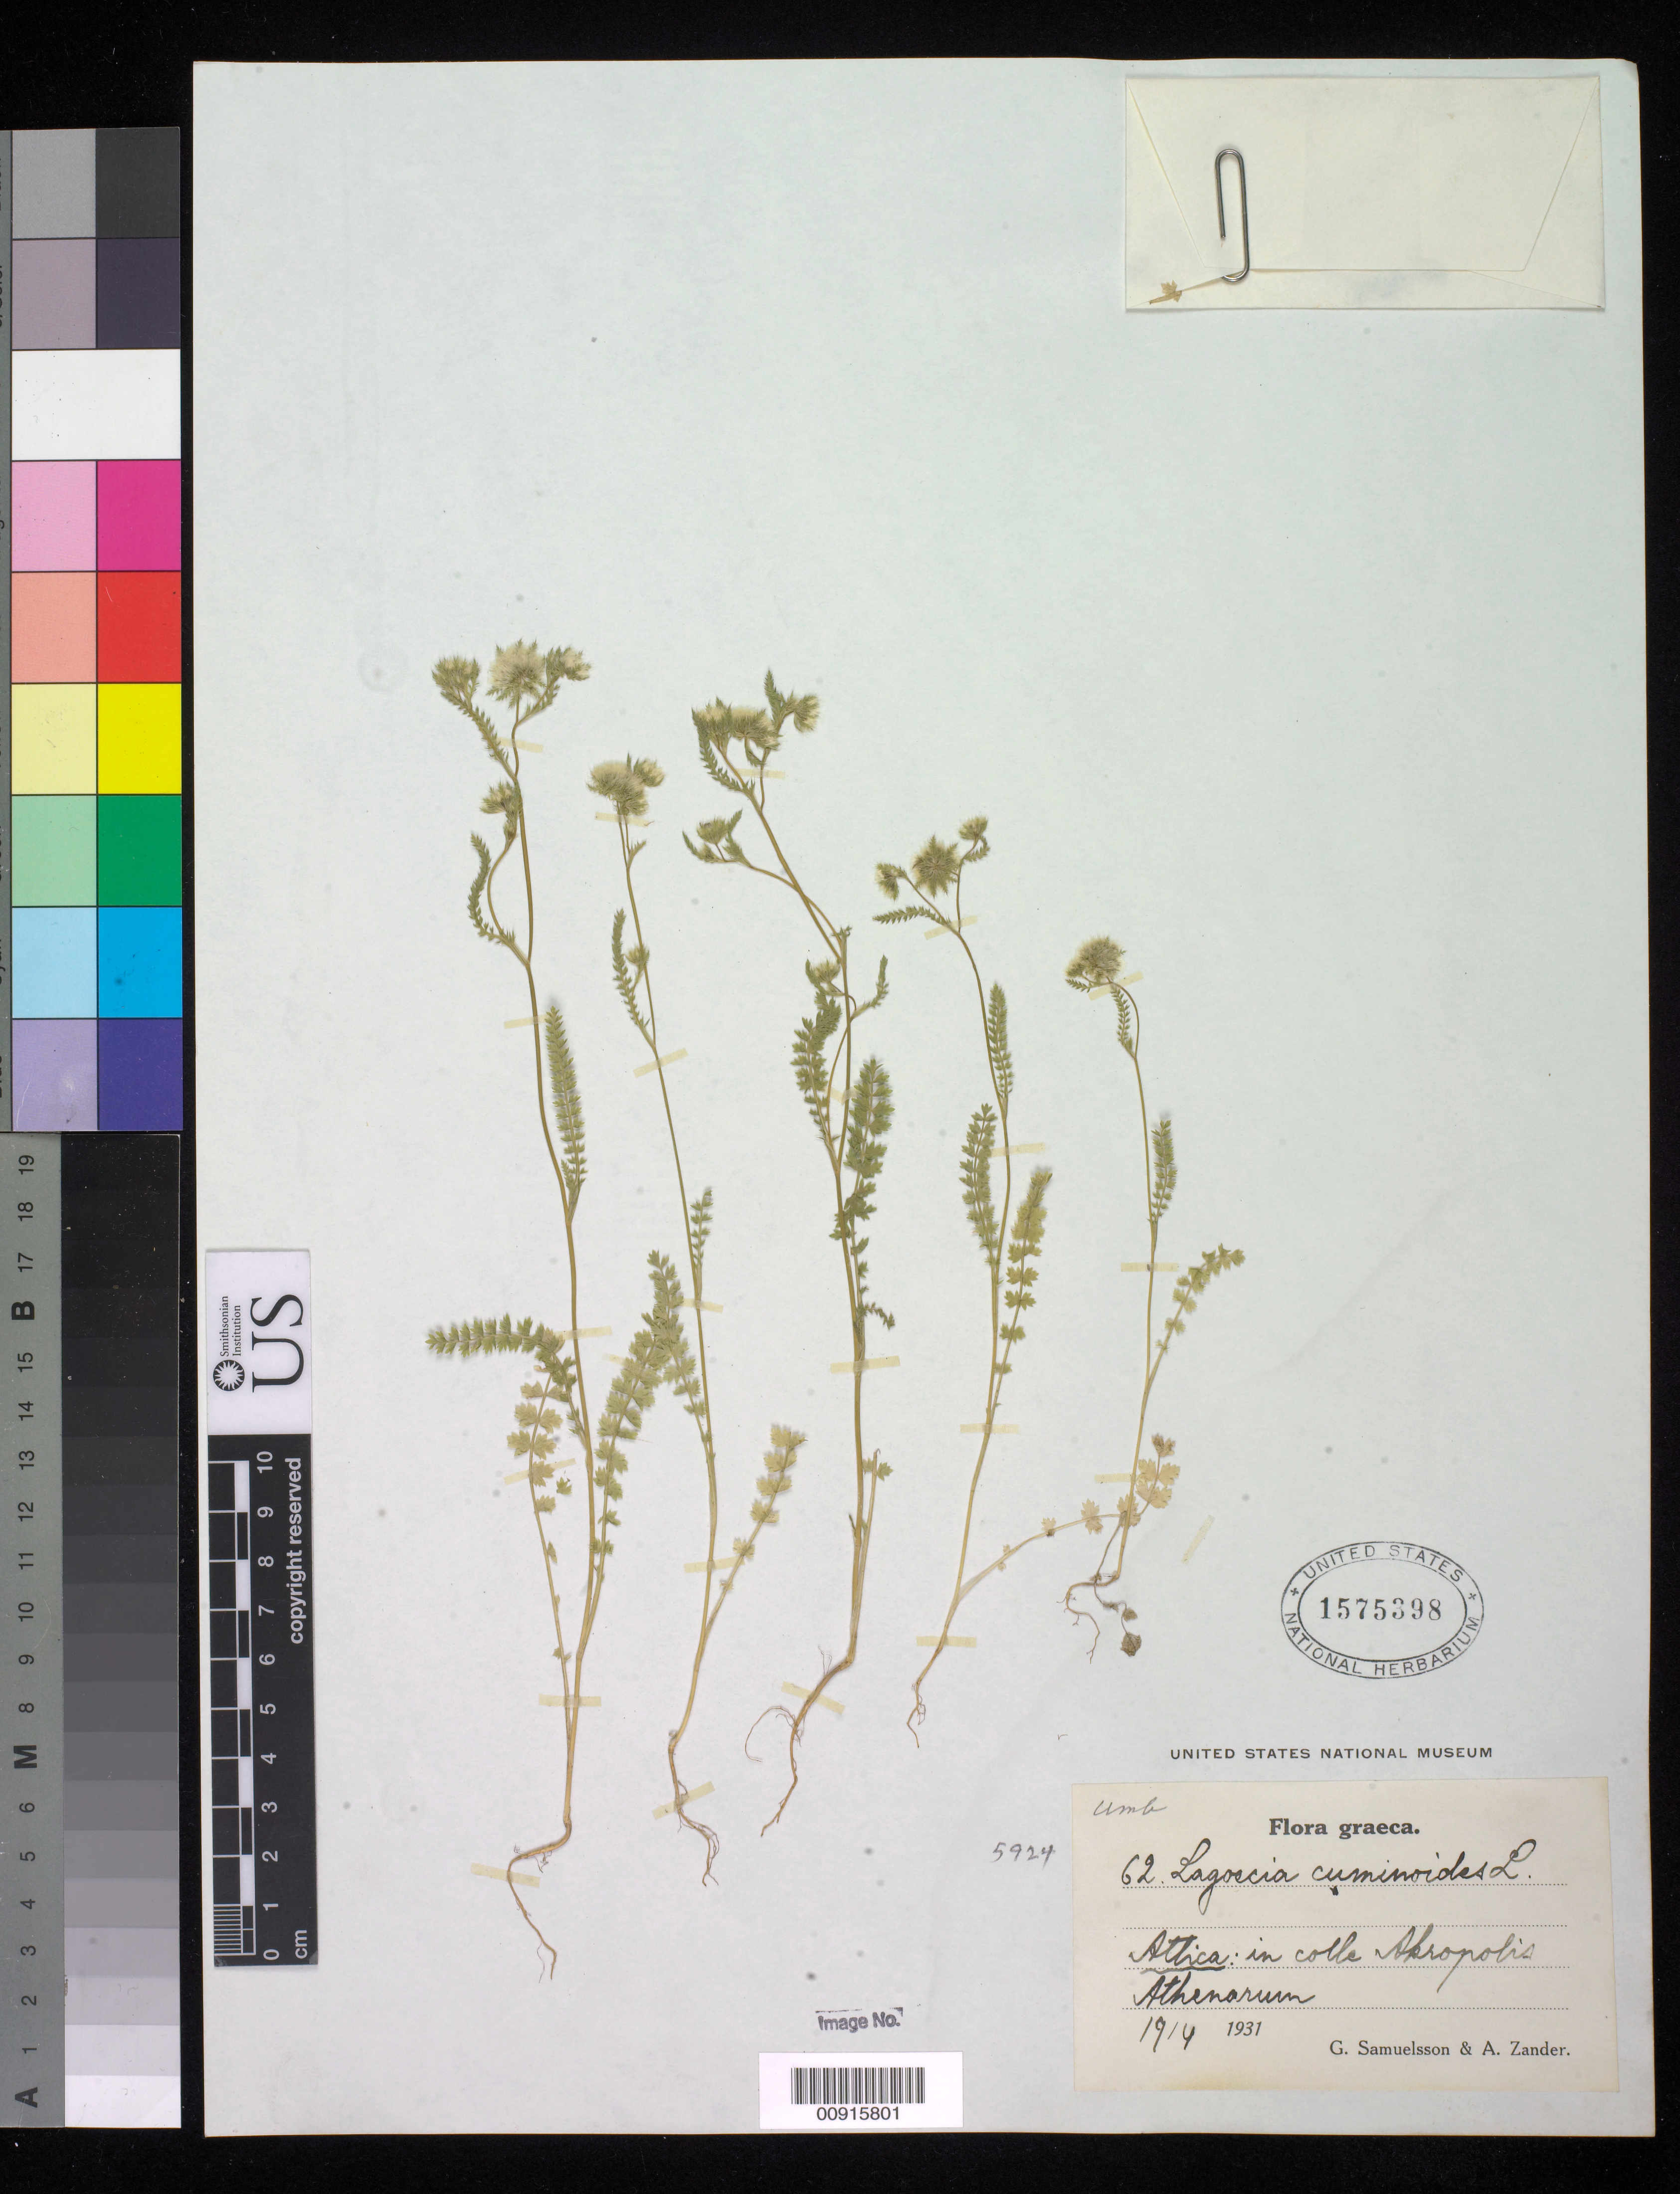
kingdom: Plantae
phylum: Tracheophyta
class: Magnoliopsida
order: Apiales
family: Apiaceae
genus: Lagoecia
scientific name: Lagoecia cuminoides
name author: L.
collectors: G. Samuelsson & A. Zander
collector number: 62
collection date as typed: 1914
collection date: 1914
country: Greece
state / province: Attica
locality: Attica: in colle Akropolis Athenarum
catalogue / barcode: US 1574398